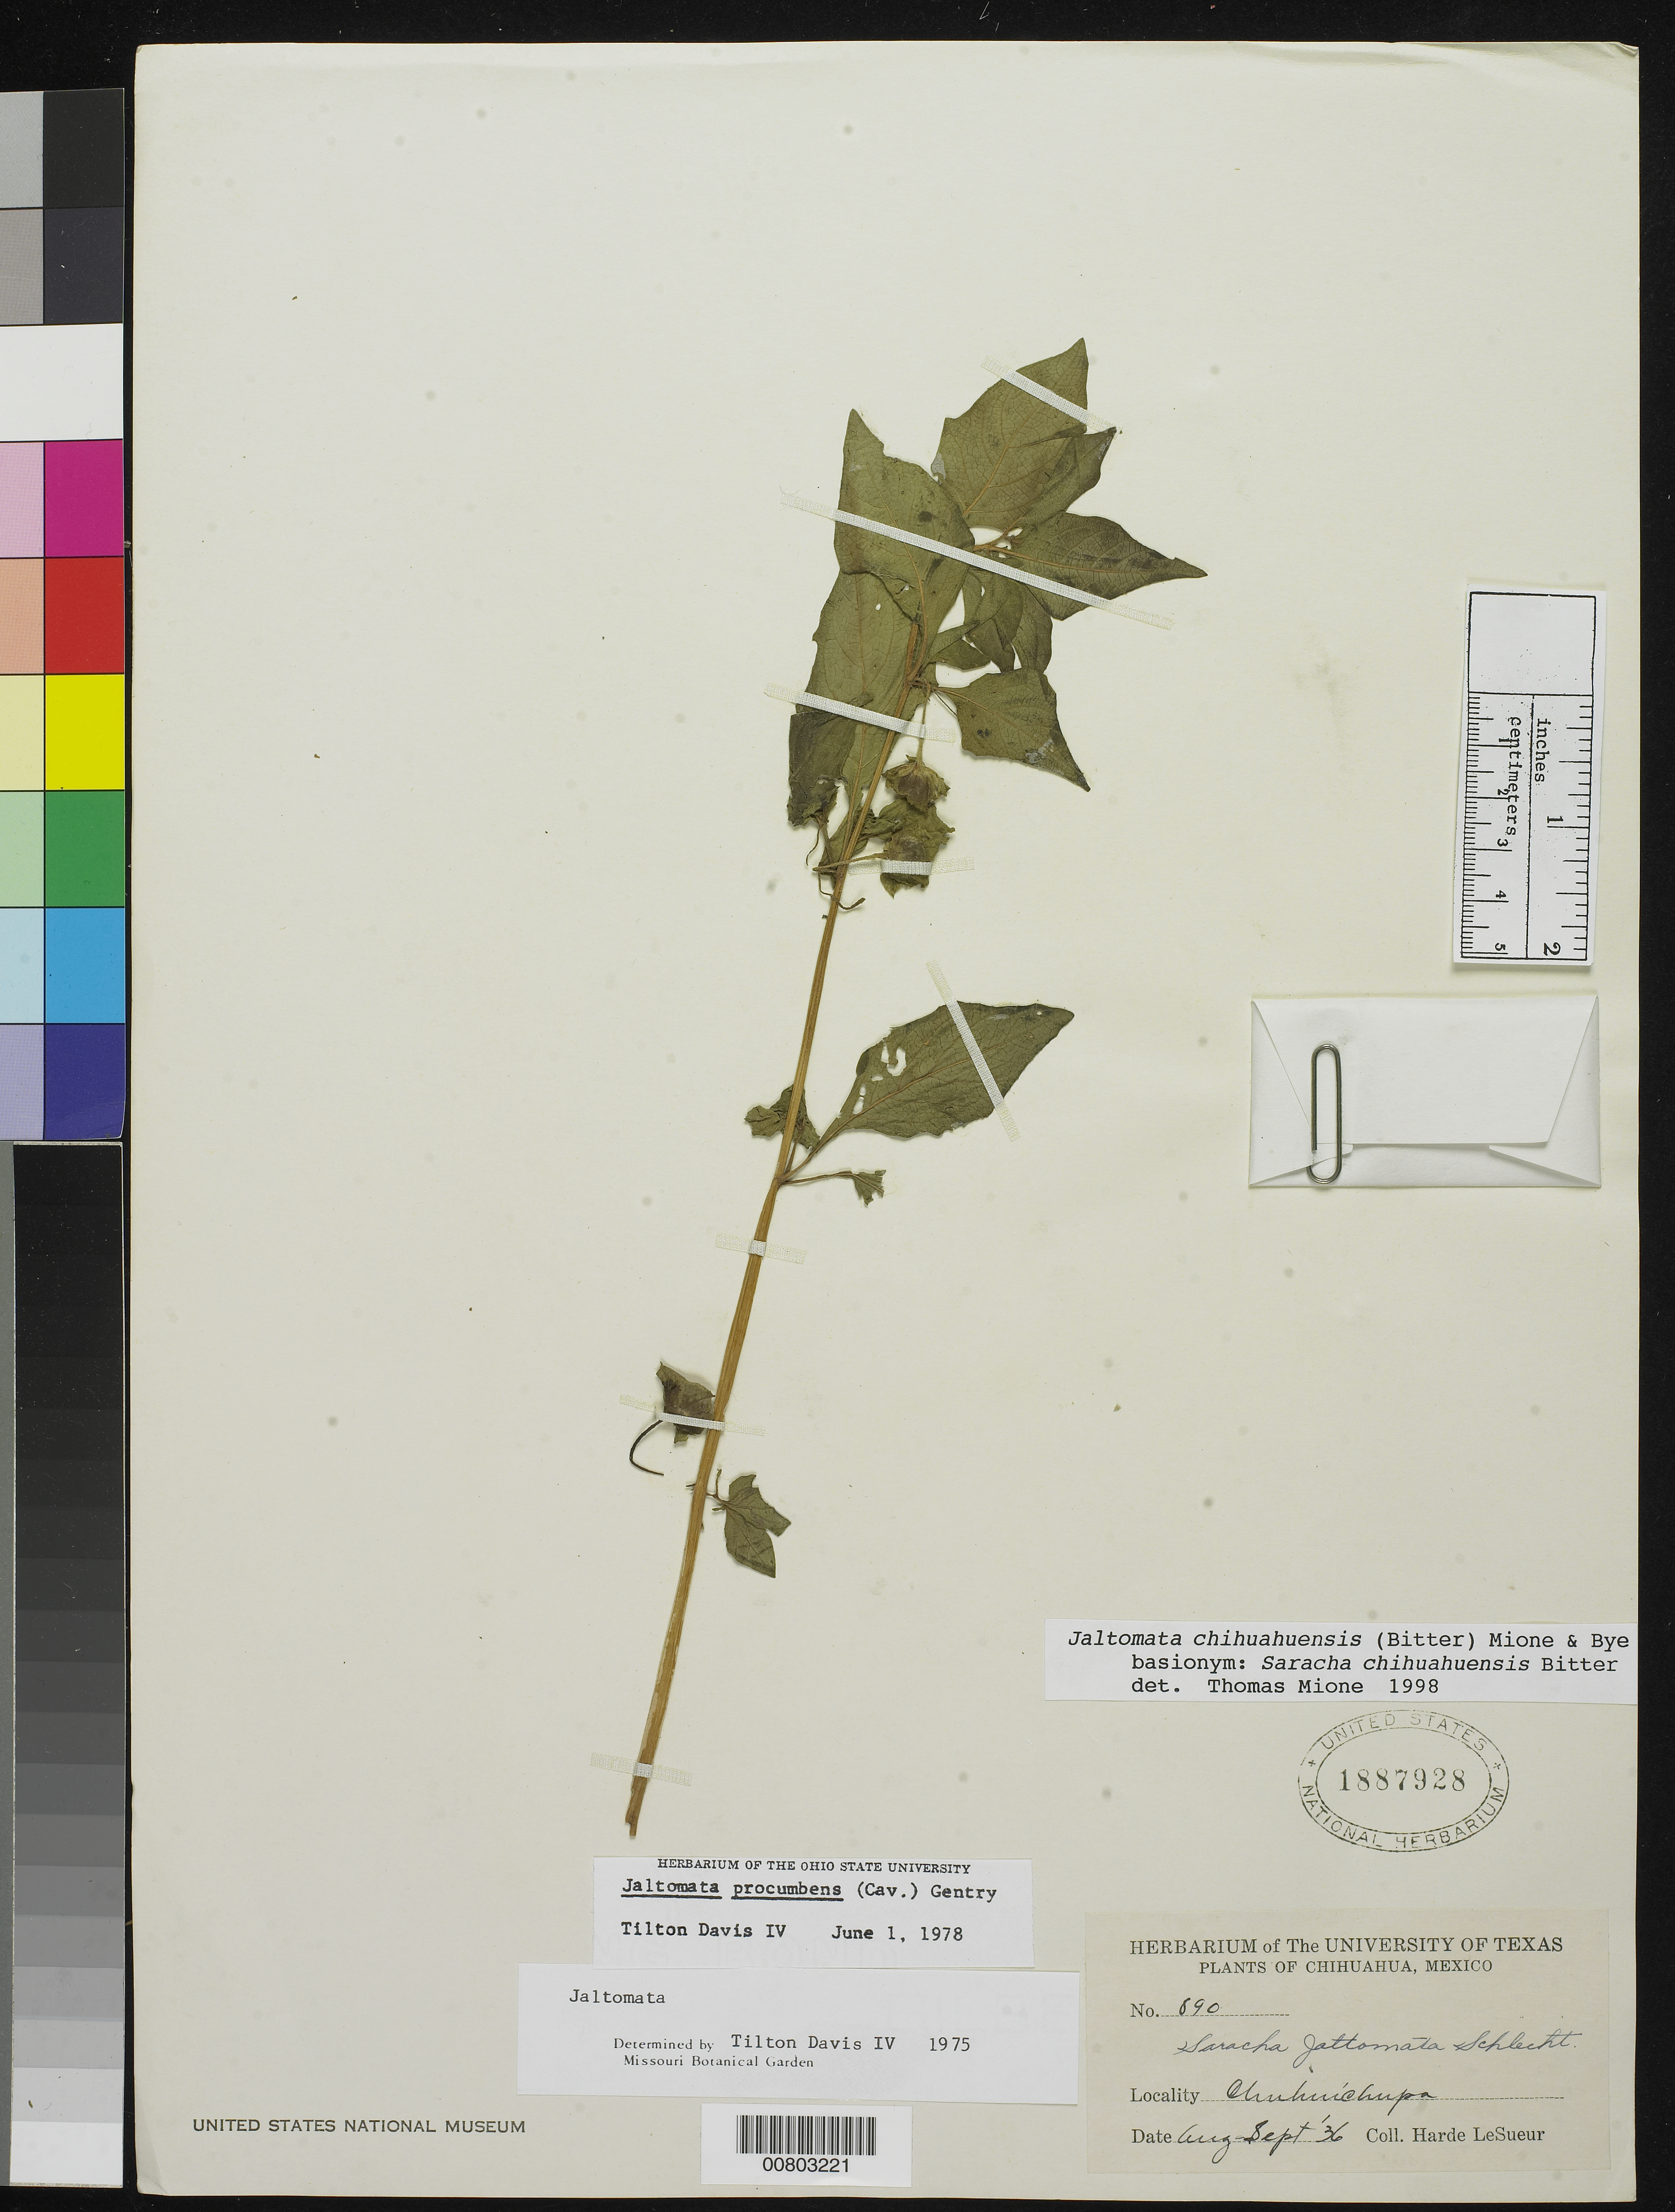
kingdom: Plantae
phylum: Tracheophyta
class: Magnoliopsida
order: Solanales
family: Solanaceae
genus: Jaltomata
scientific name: Jaltomata chihuahuensis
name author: (Bitter) Mione & Bye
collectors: D. H. LeSueur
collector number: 890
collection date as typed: Aug 1936 to -- Sep 1936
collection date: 1936-08/1936-09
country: Mexico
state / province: Chihuahua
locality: Chuhuichupa, Chihuahua.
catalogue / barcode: US 1887928